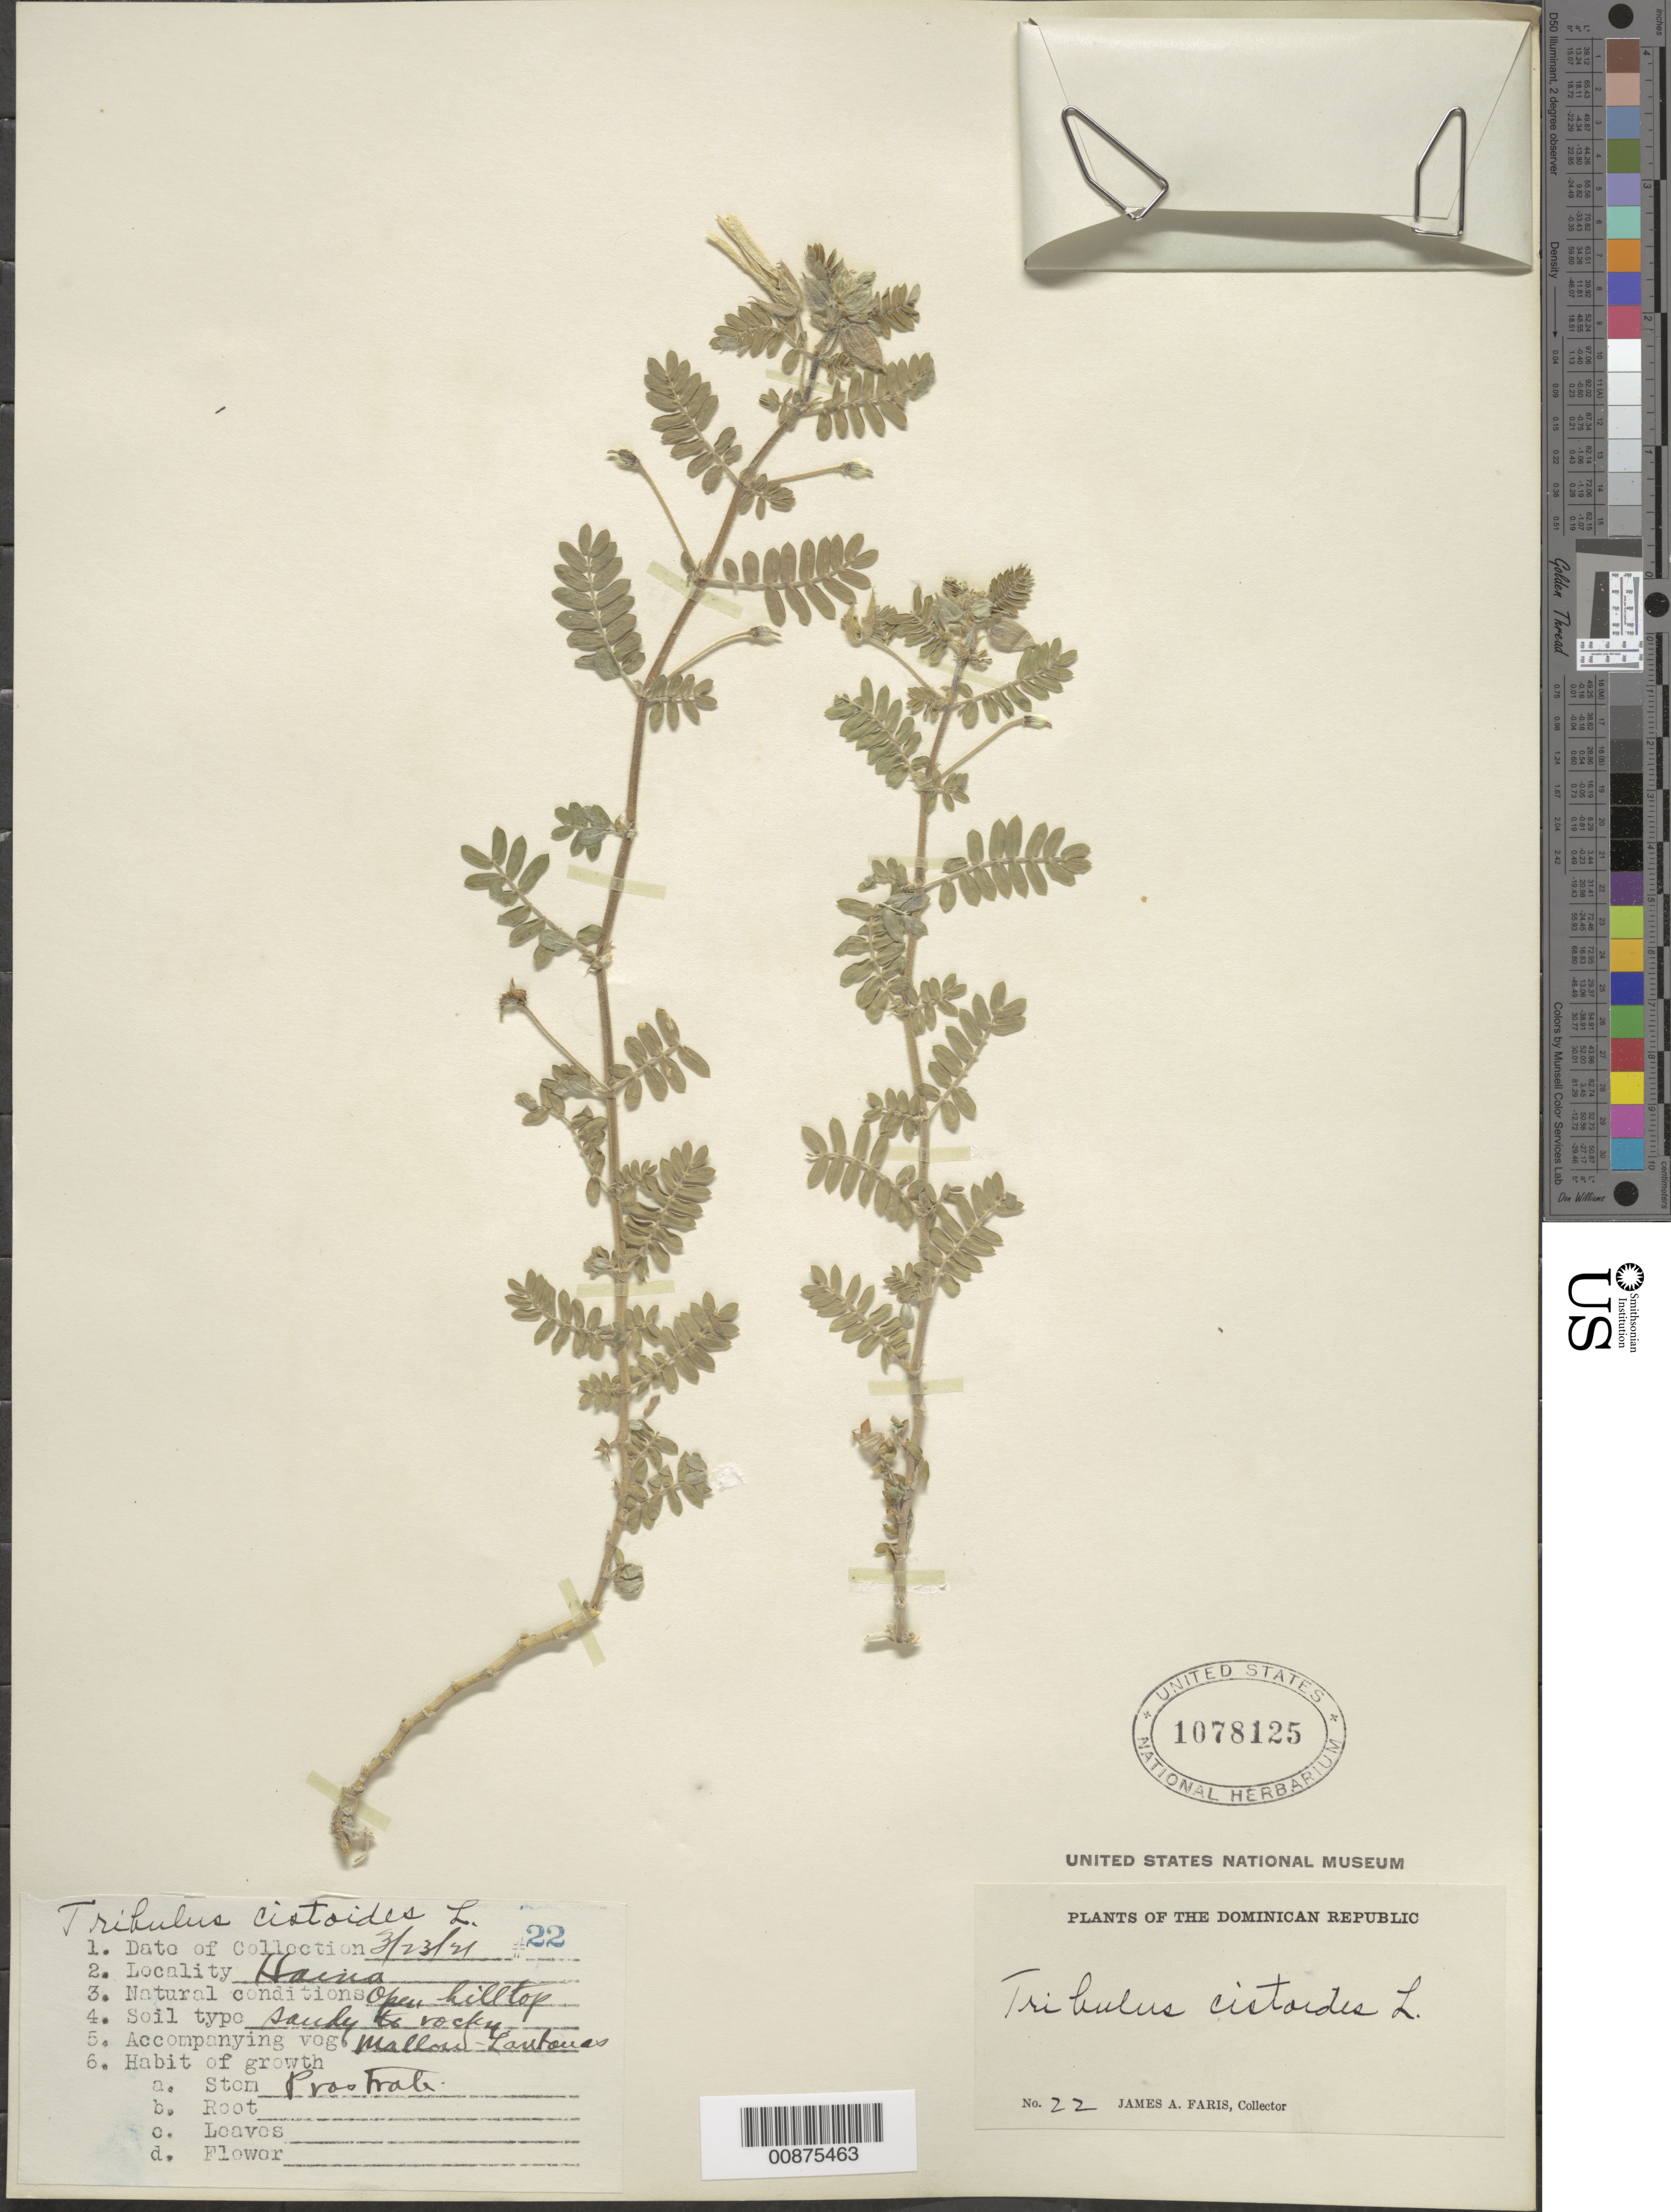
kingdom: Plantae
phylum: Tracheophyta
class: Magnoliopsida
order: Zygophyllales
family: Zygophyllaceae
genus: Tribulus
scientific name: Tribulus cistoides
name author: L.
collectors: J. Faris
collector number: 22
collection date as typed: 23 Mar 1921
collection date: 1921-03-23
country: Dominican Republic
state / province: San Cristóbal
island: Hispaniola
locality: Haina.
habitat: Open hilltop. Soil sandy to rocky. Accompanying vegetation Mallow -Lantanas.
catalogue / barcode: US 1078125